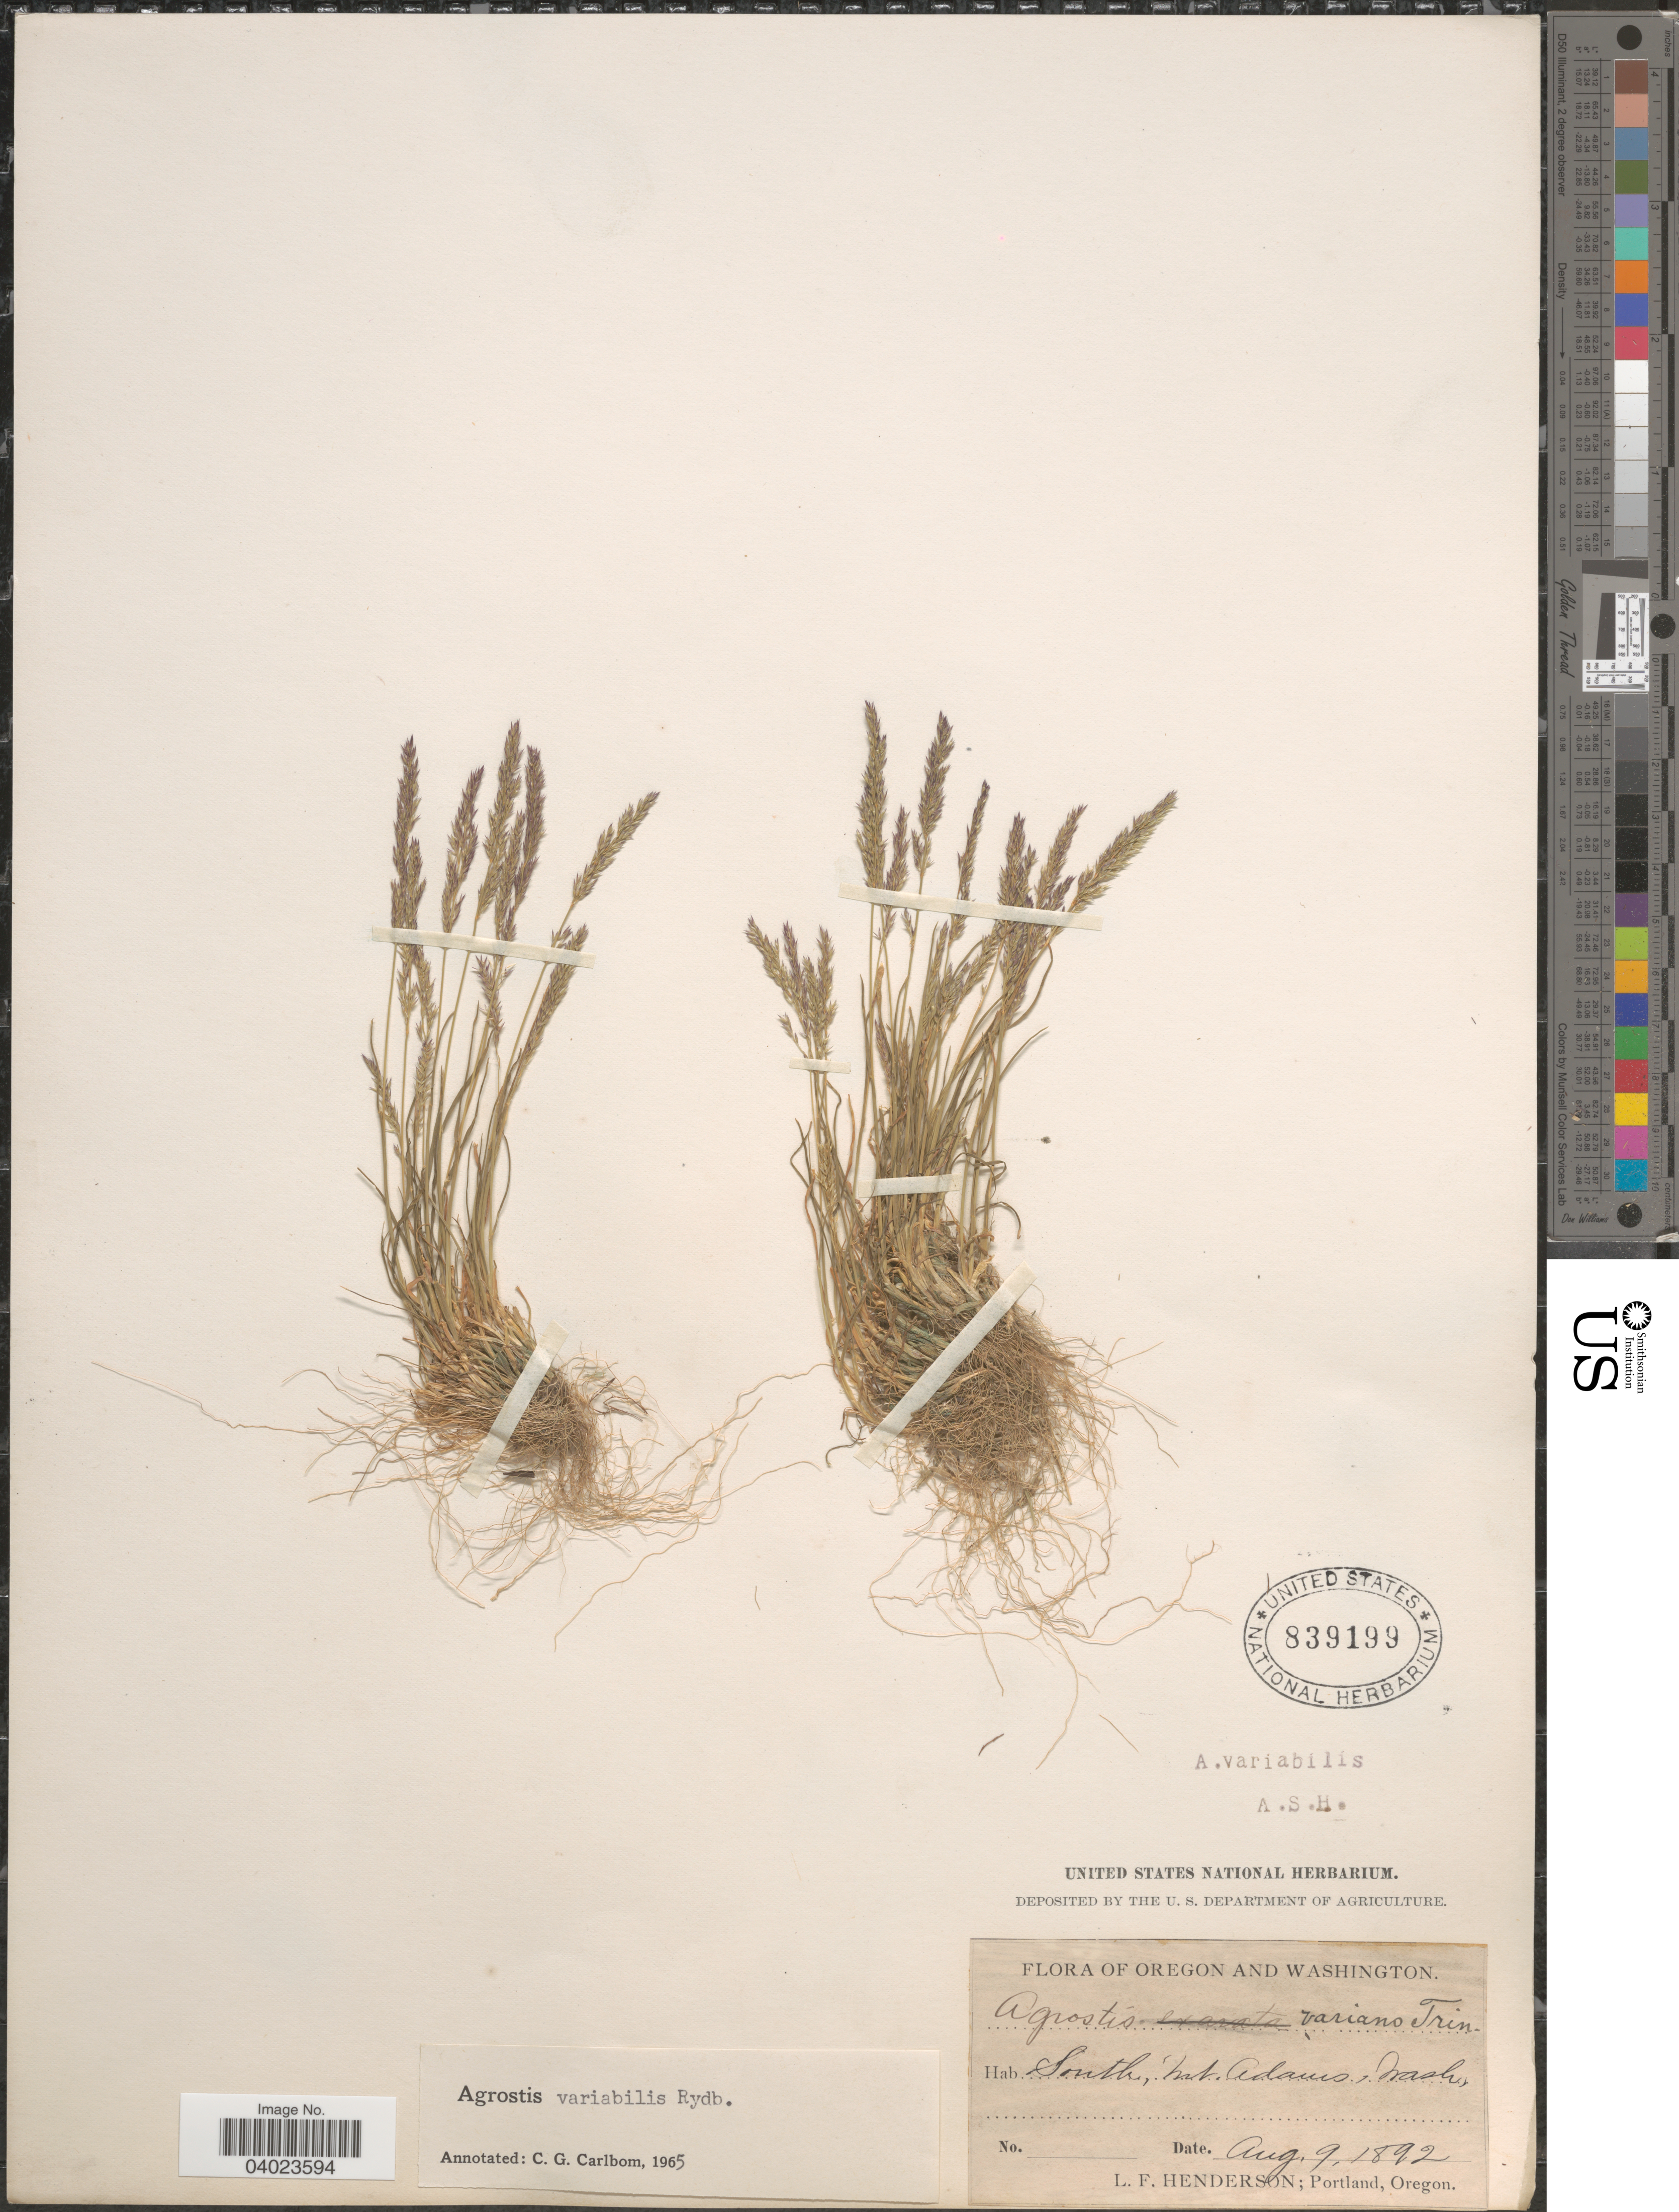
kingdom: Plantae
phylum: Tracheophyta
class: Liliopsida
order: Poales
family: Poaceae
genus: Agrostis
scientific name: Agrostis variabilis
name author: Rydb.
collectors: L. Henderson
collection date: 1892-08-09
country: United States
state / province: Washington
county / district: Yakima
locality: South, Mt. Adams.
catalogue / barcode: US 839199